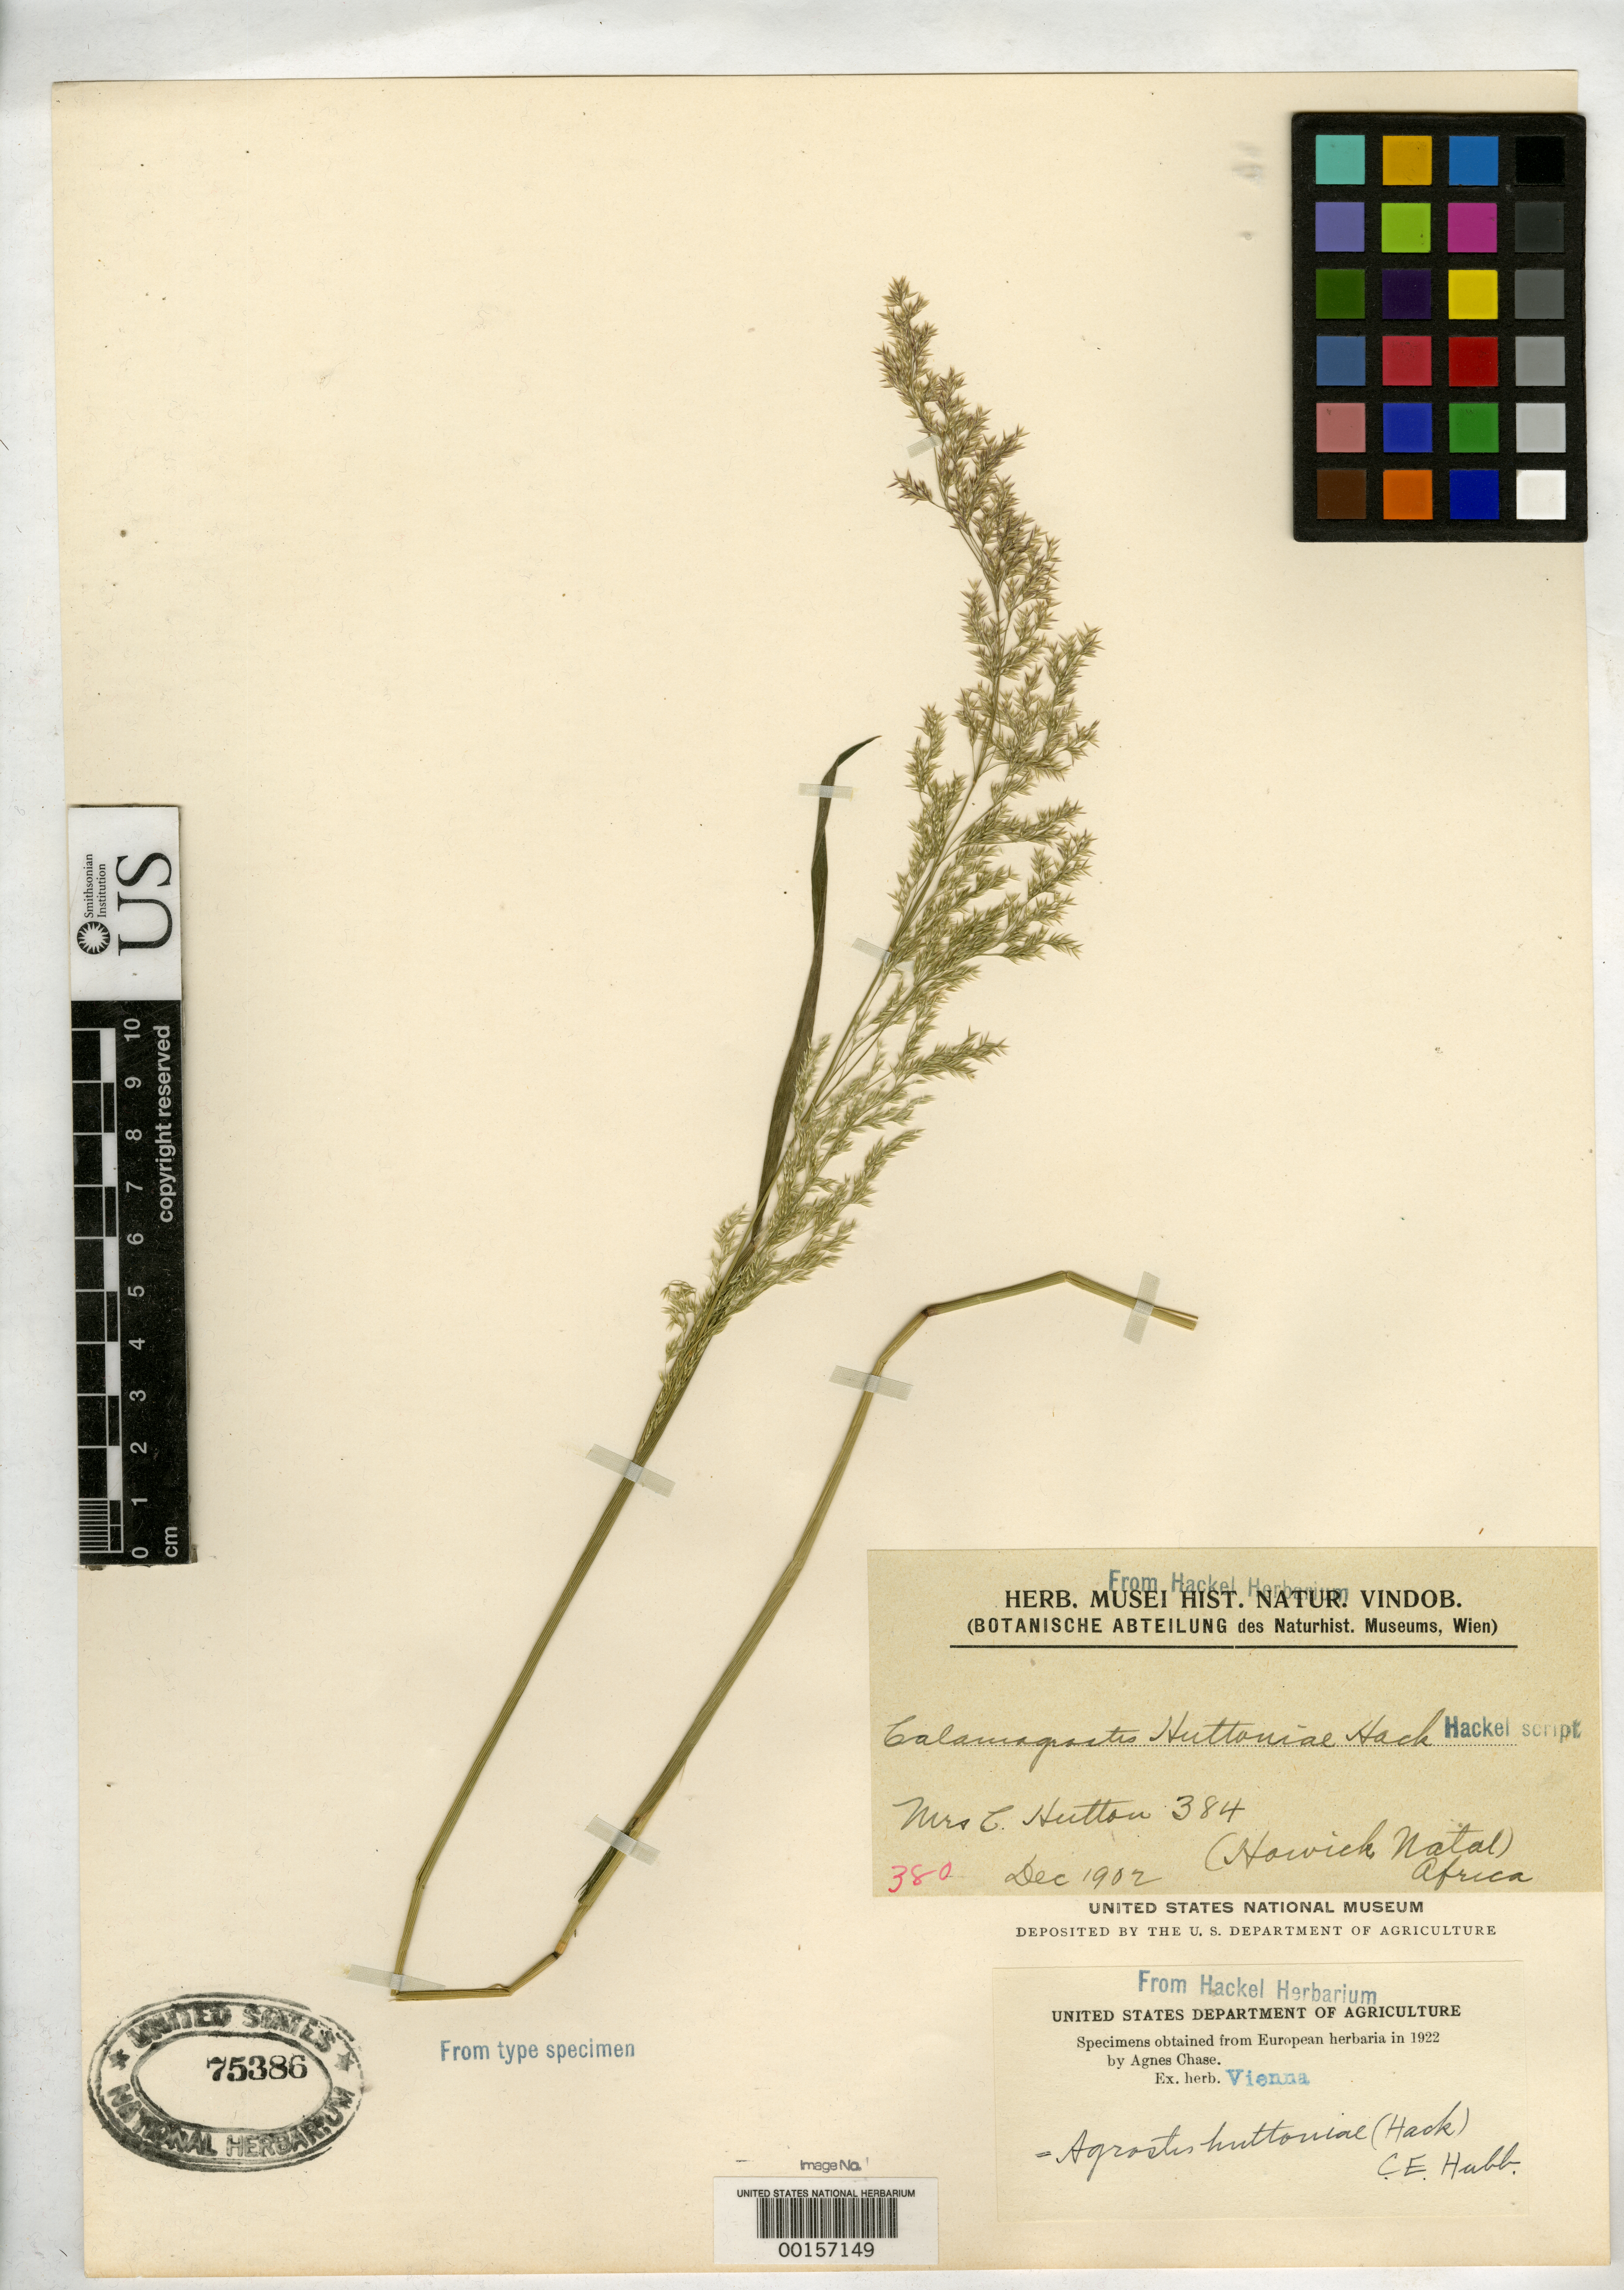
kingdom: Plantae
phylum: Tracheophyta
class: Liliopsida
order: Poales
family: Poaceae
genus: Calamagrostis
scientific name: Calamagrostis huttoniae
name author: Hack.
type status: Type Fragment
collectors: C. Hutton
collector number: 384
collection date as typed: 1902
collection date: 1902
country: South Africa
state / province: KwaZulu-Natal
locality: Howick.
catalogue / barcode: US 75386